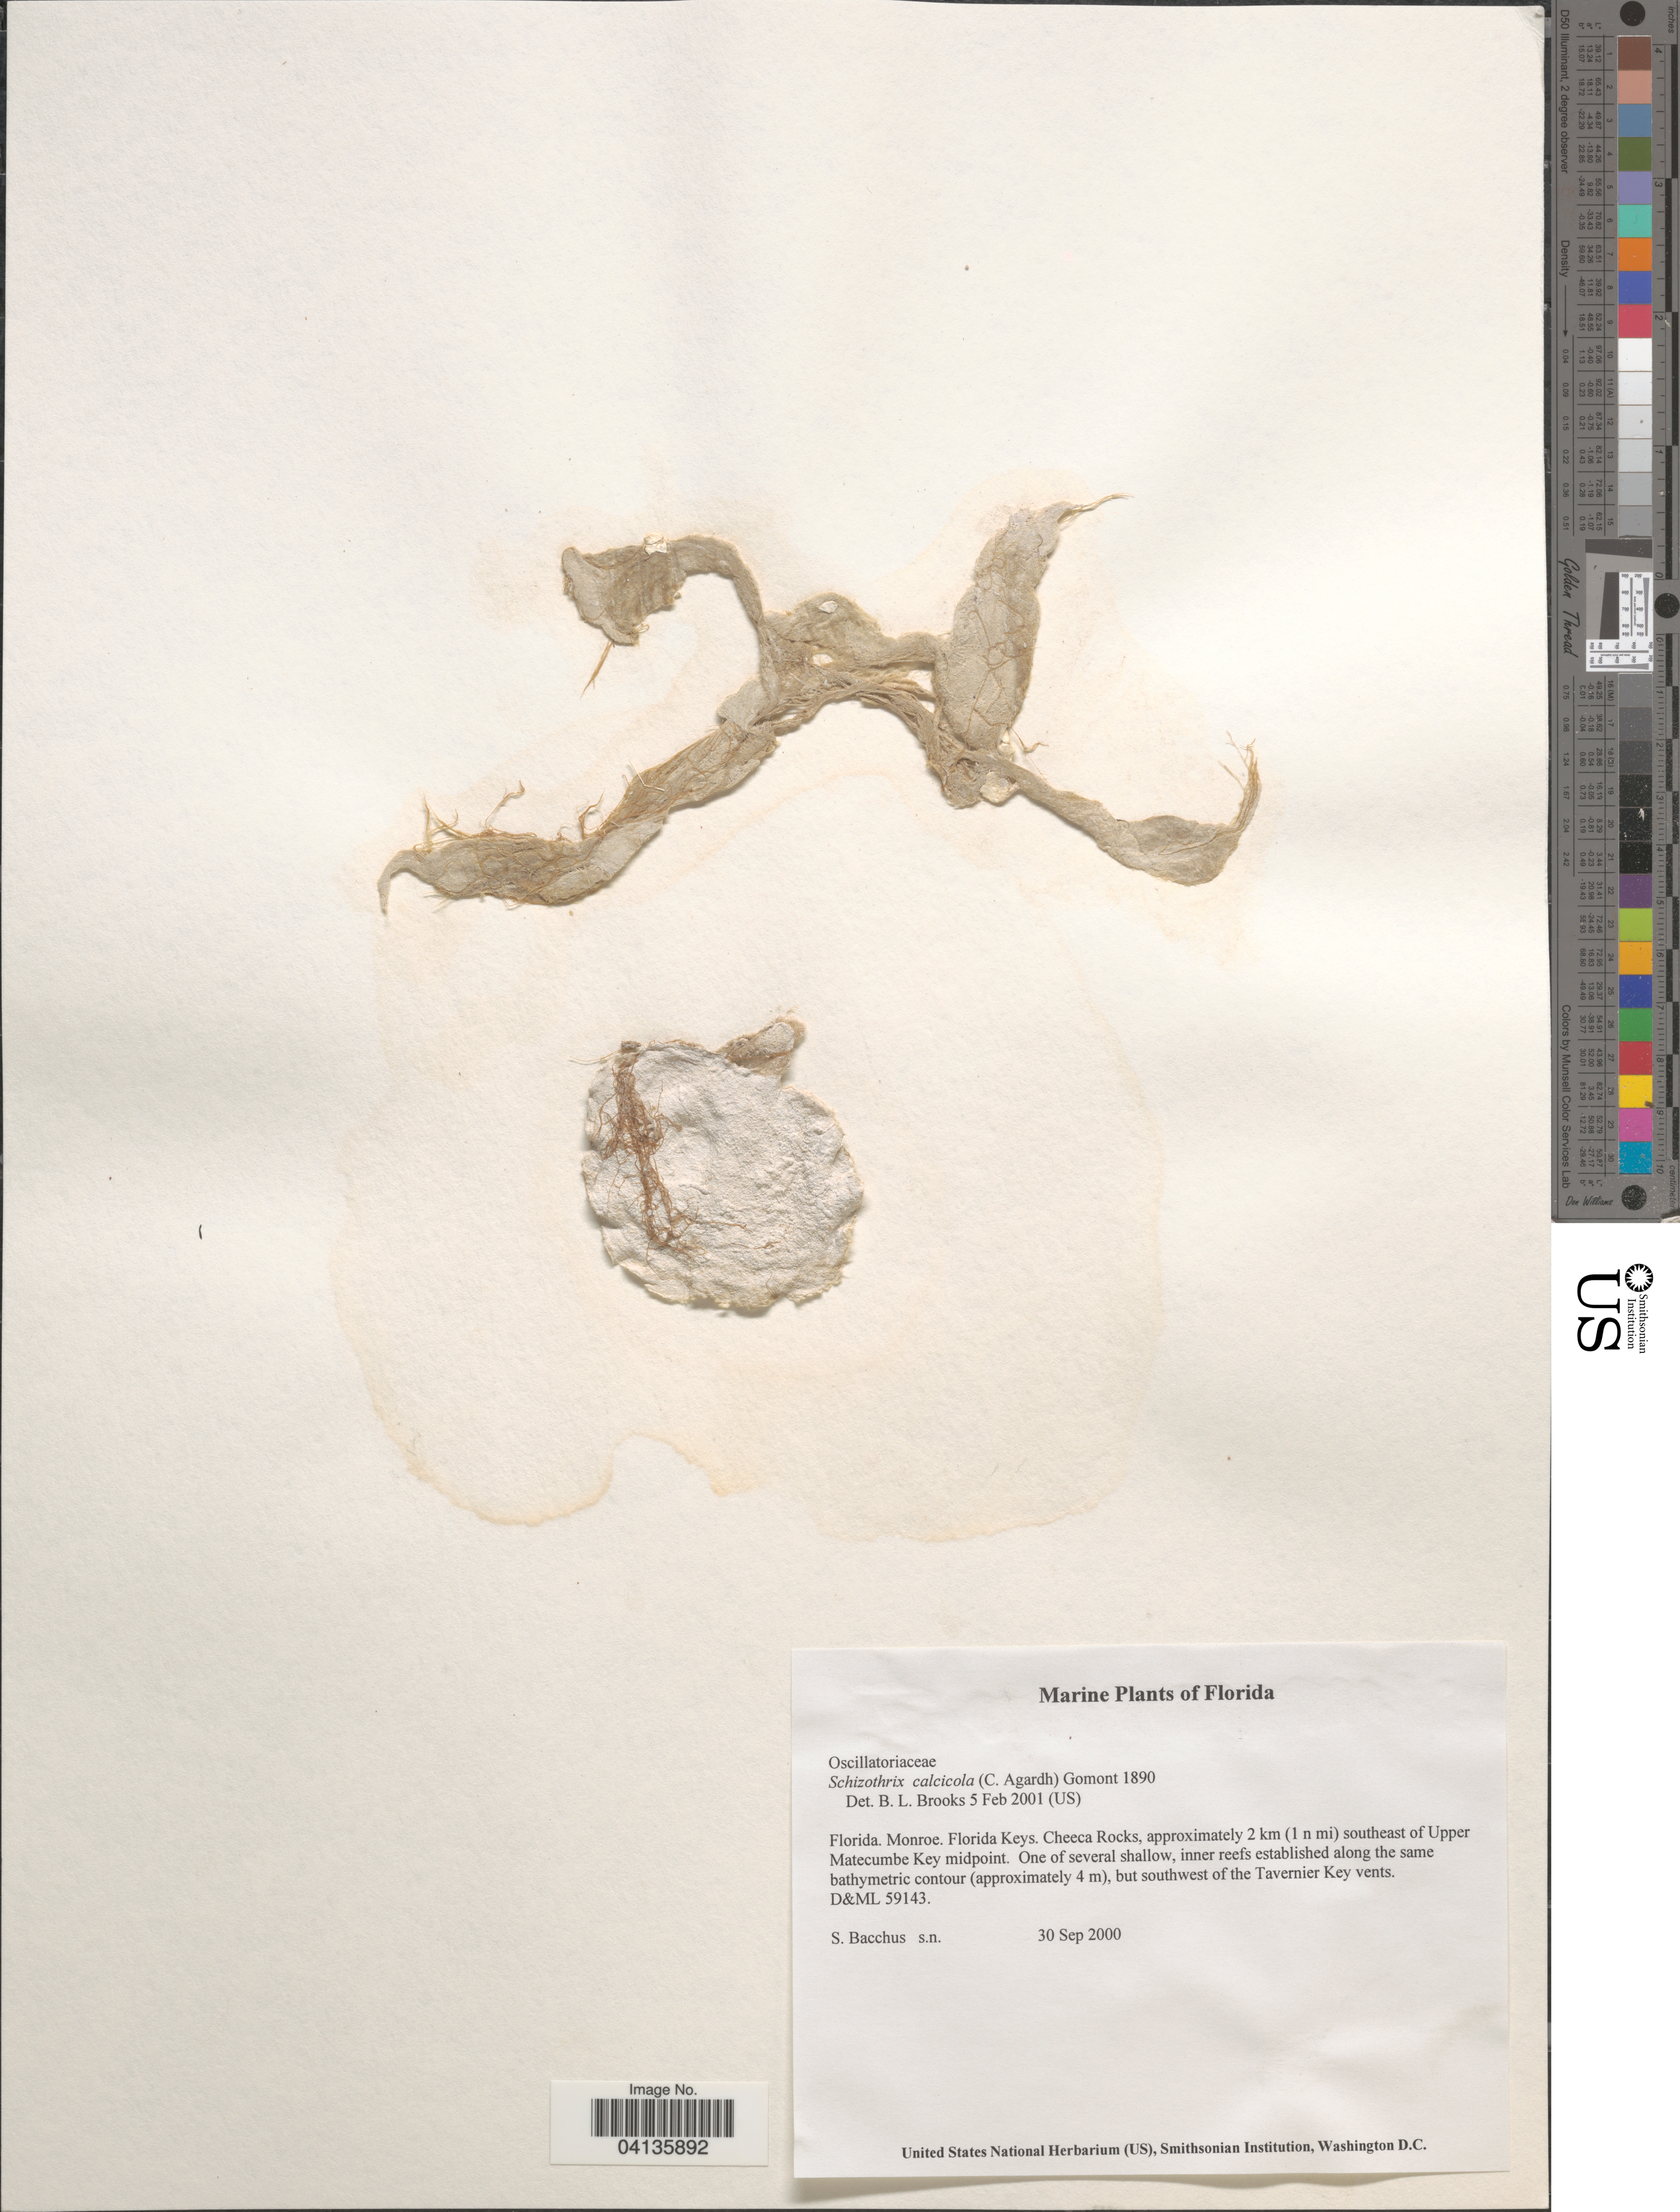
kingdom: Bacteria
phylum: Cyanobacteria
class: Cyanobacteriia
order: Leptolyngbyales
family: Trichocoleusaceae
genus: Schizothrix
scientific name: Schizothrix calcicola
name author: Gomont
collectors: S. Bacchus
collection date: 2000-09-30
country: United States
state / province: Florida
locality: Monroe. Florida Keys. Cheeca Rocks, approximately 2 km (1 n mi) southeast of Upper Matecumbe Key midpoint. One of several shallow, inner reefs established along the same bathymetric contour (approximately 4 m), but somewhere of the Tavernier Key vents. D&ML 59143.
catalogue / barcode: US 238717